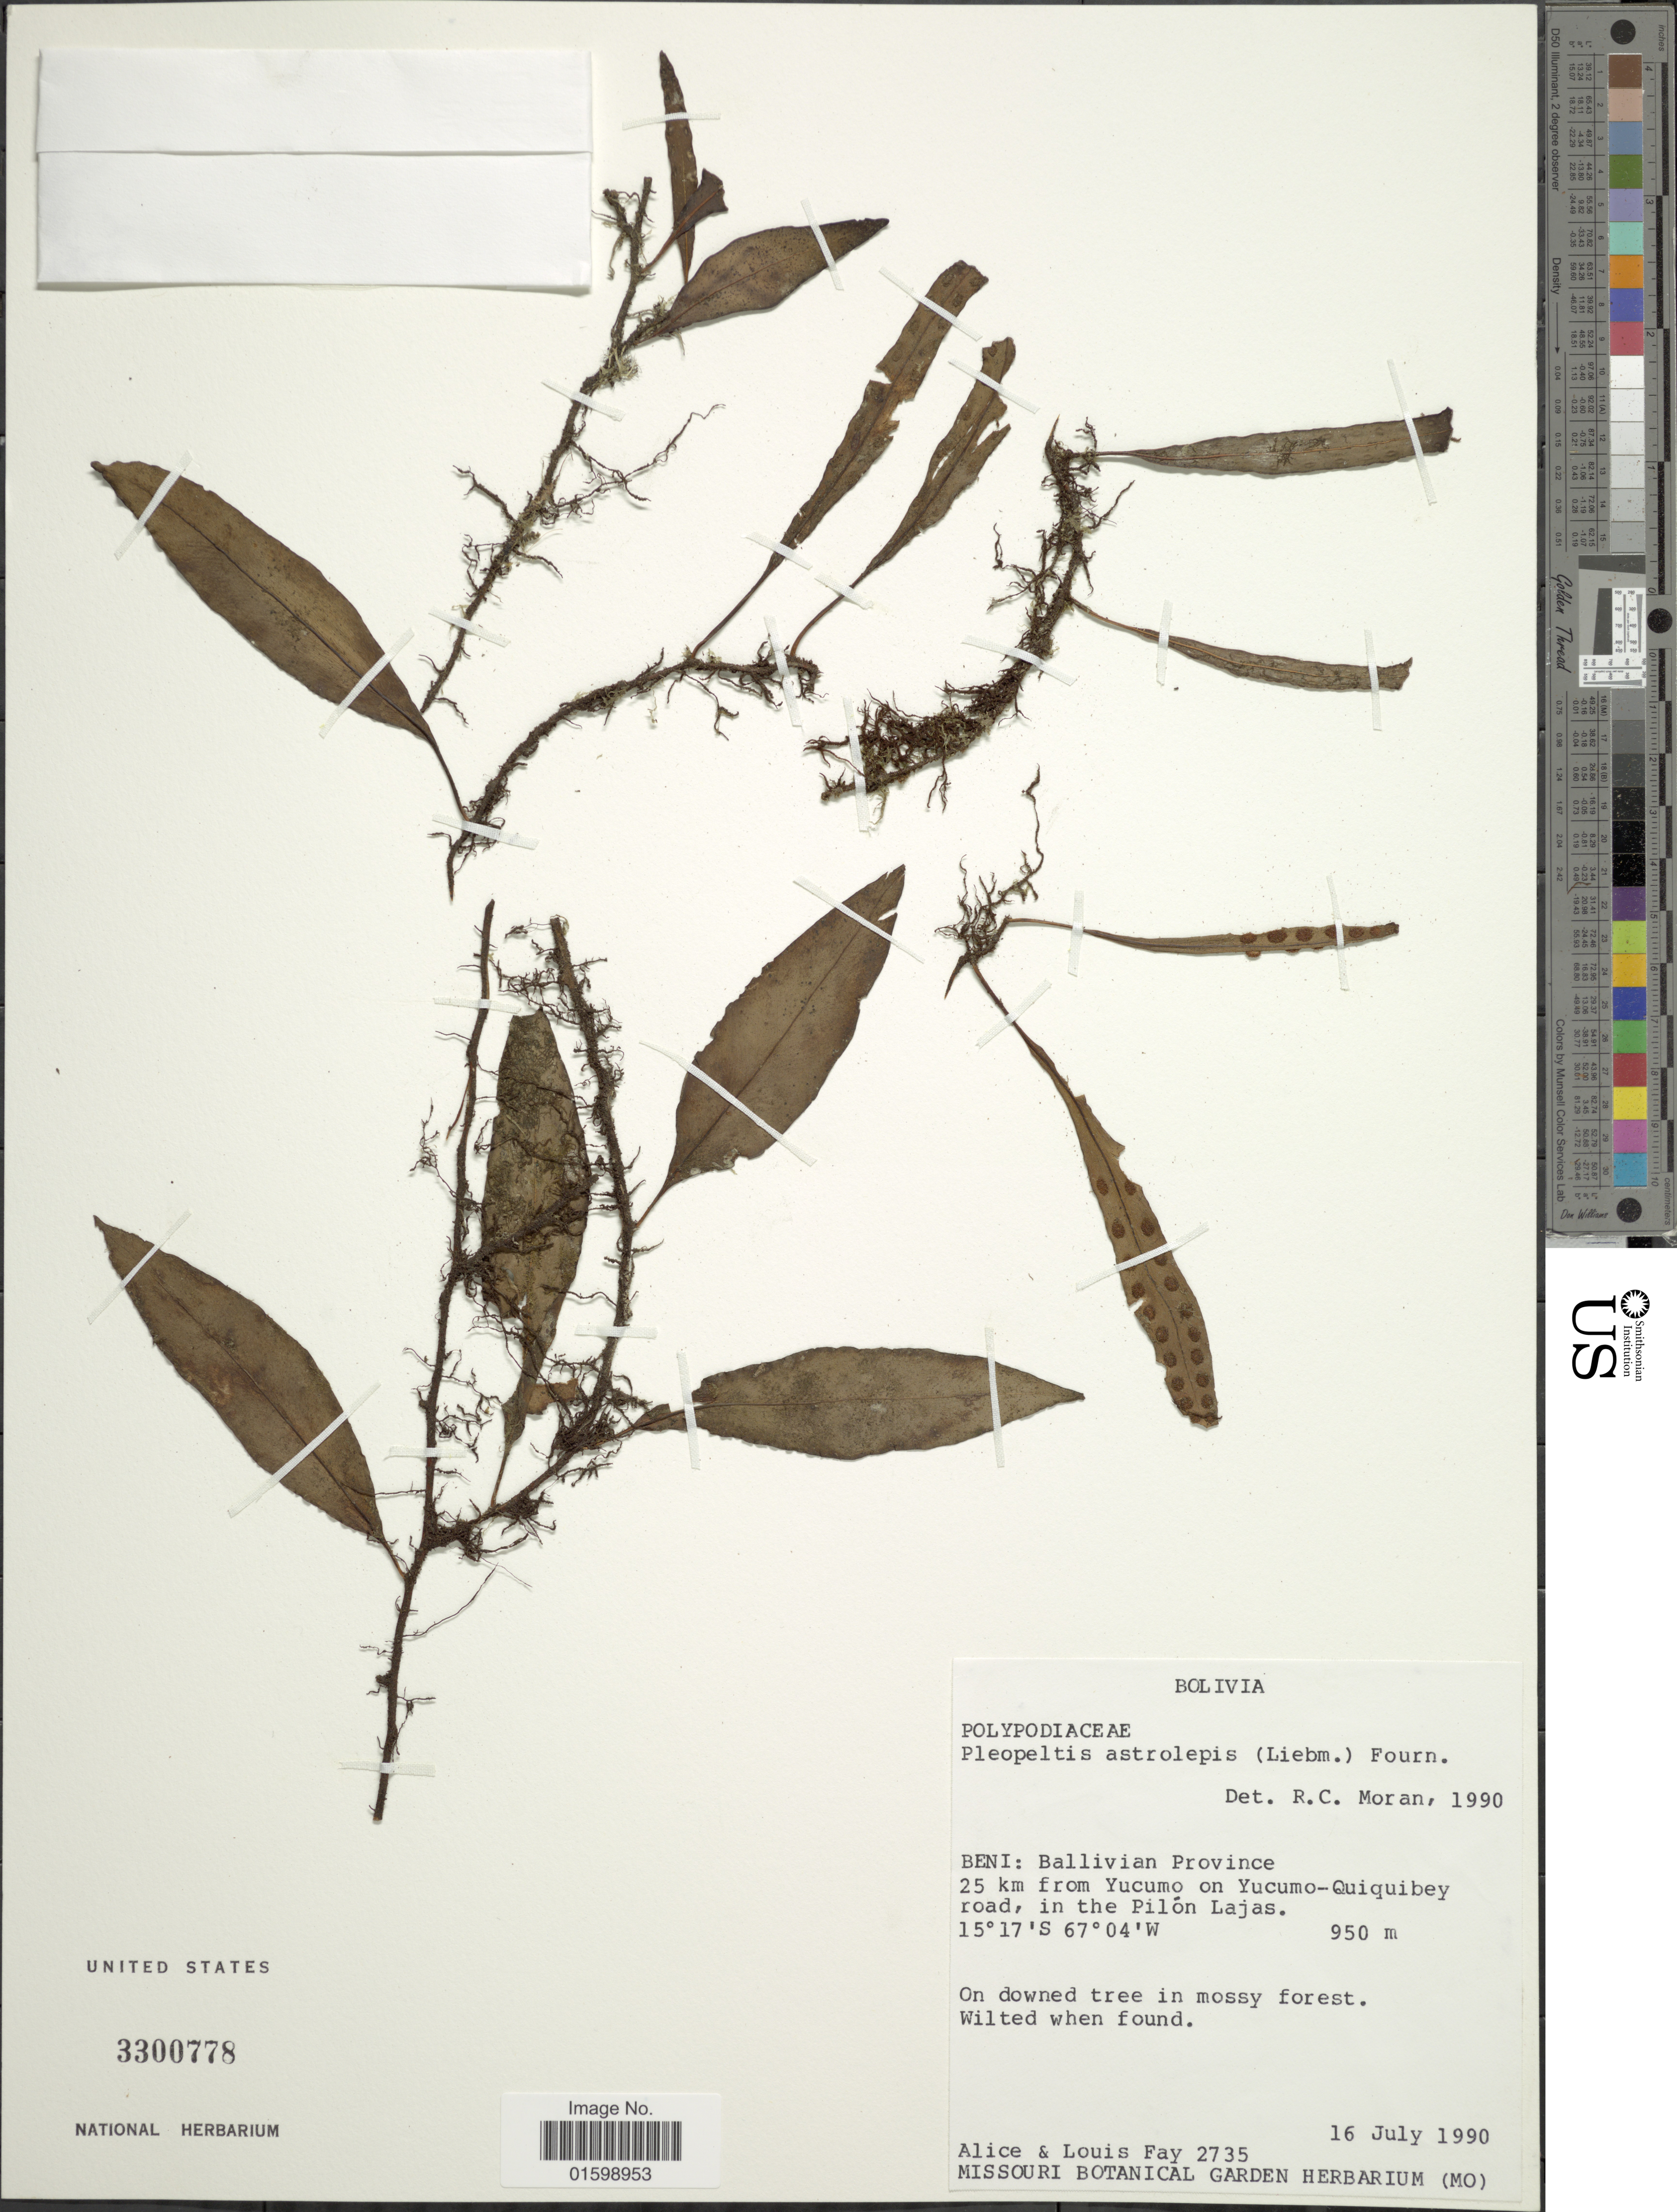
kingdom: Plantae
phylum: Tracheophyta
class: Polypodiopsida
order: Polypodiales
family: Polypodiaceae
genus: Pleopeltis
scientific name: Pleopeltis astrolepis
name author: (Liebm.) E. Fourn.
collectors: A. Fay & L. Fay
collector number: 2735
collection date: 1990-07-16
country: Bolivia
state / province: Beni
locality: Ballivian Province, 25 km from Yucumo on Yucumo- Quiquibey road, in the Pilón Lajas, on downed tree in mossy forest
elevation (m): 950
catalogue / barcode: US 300778